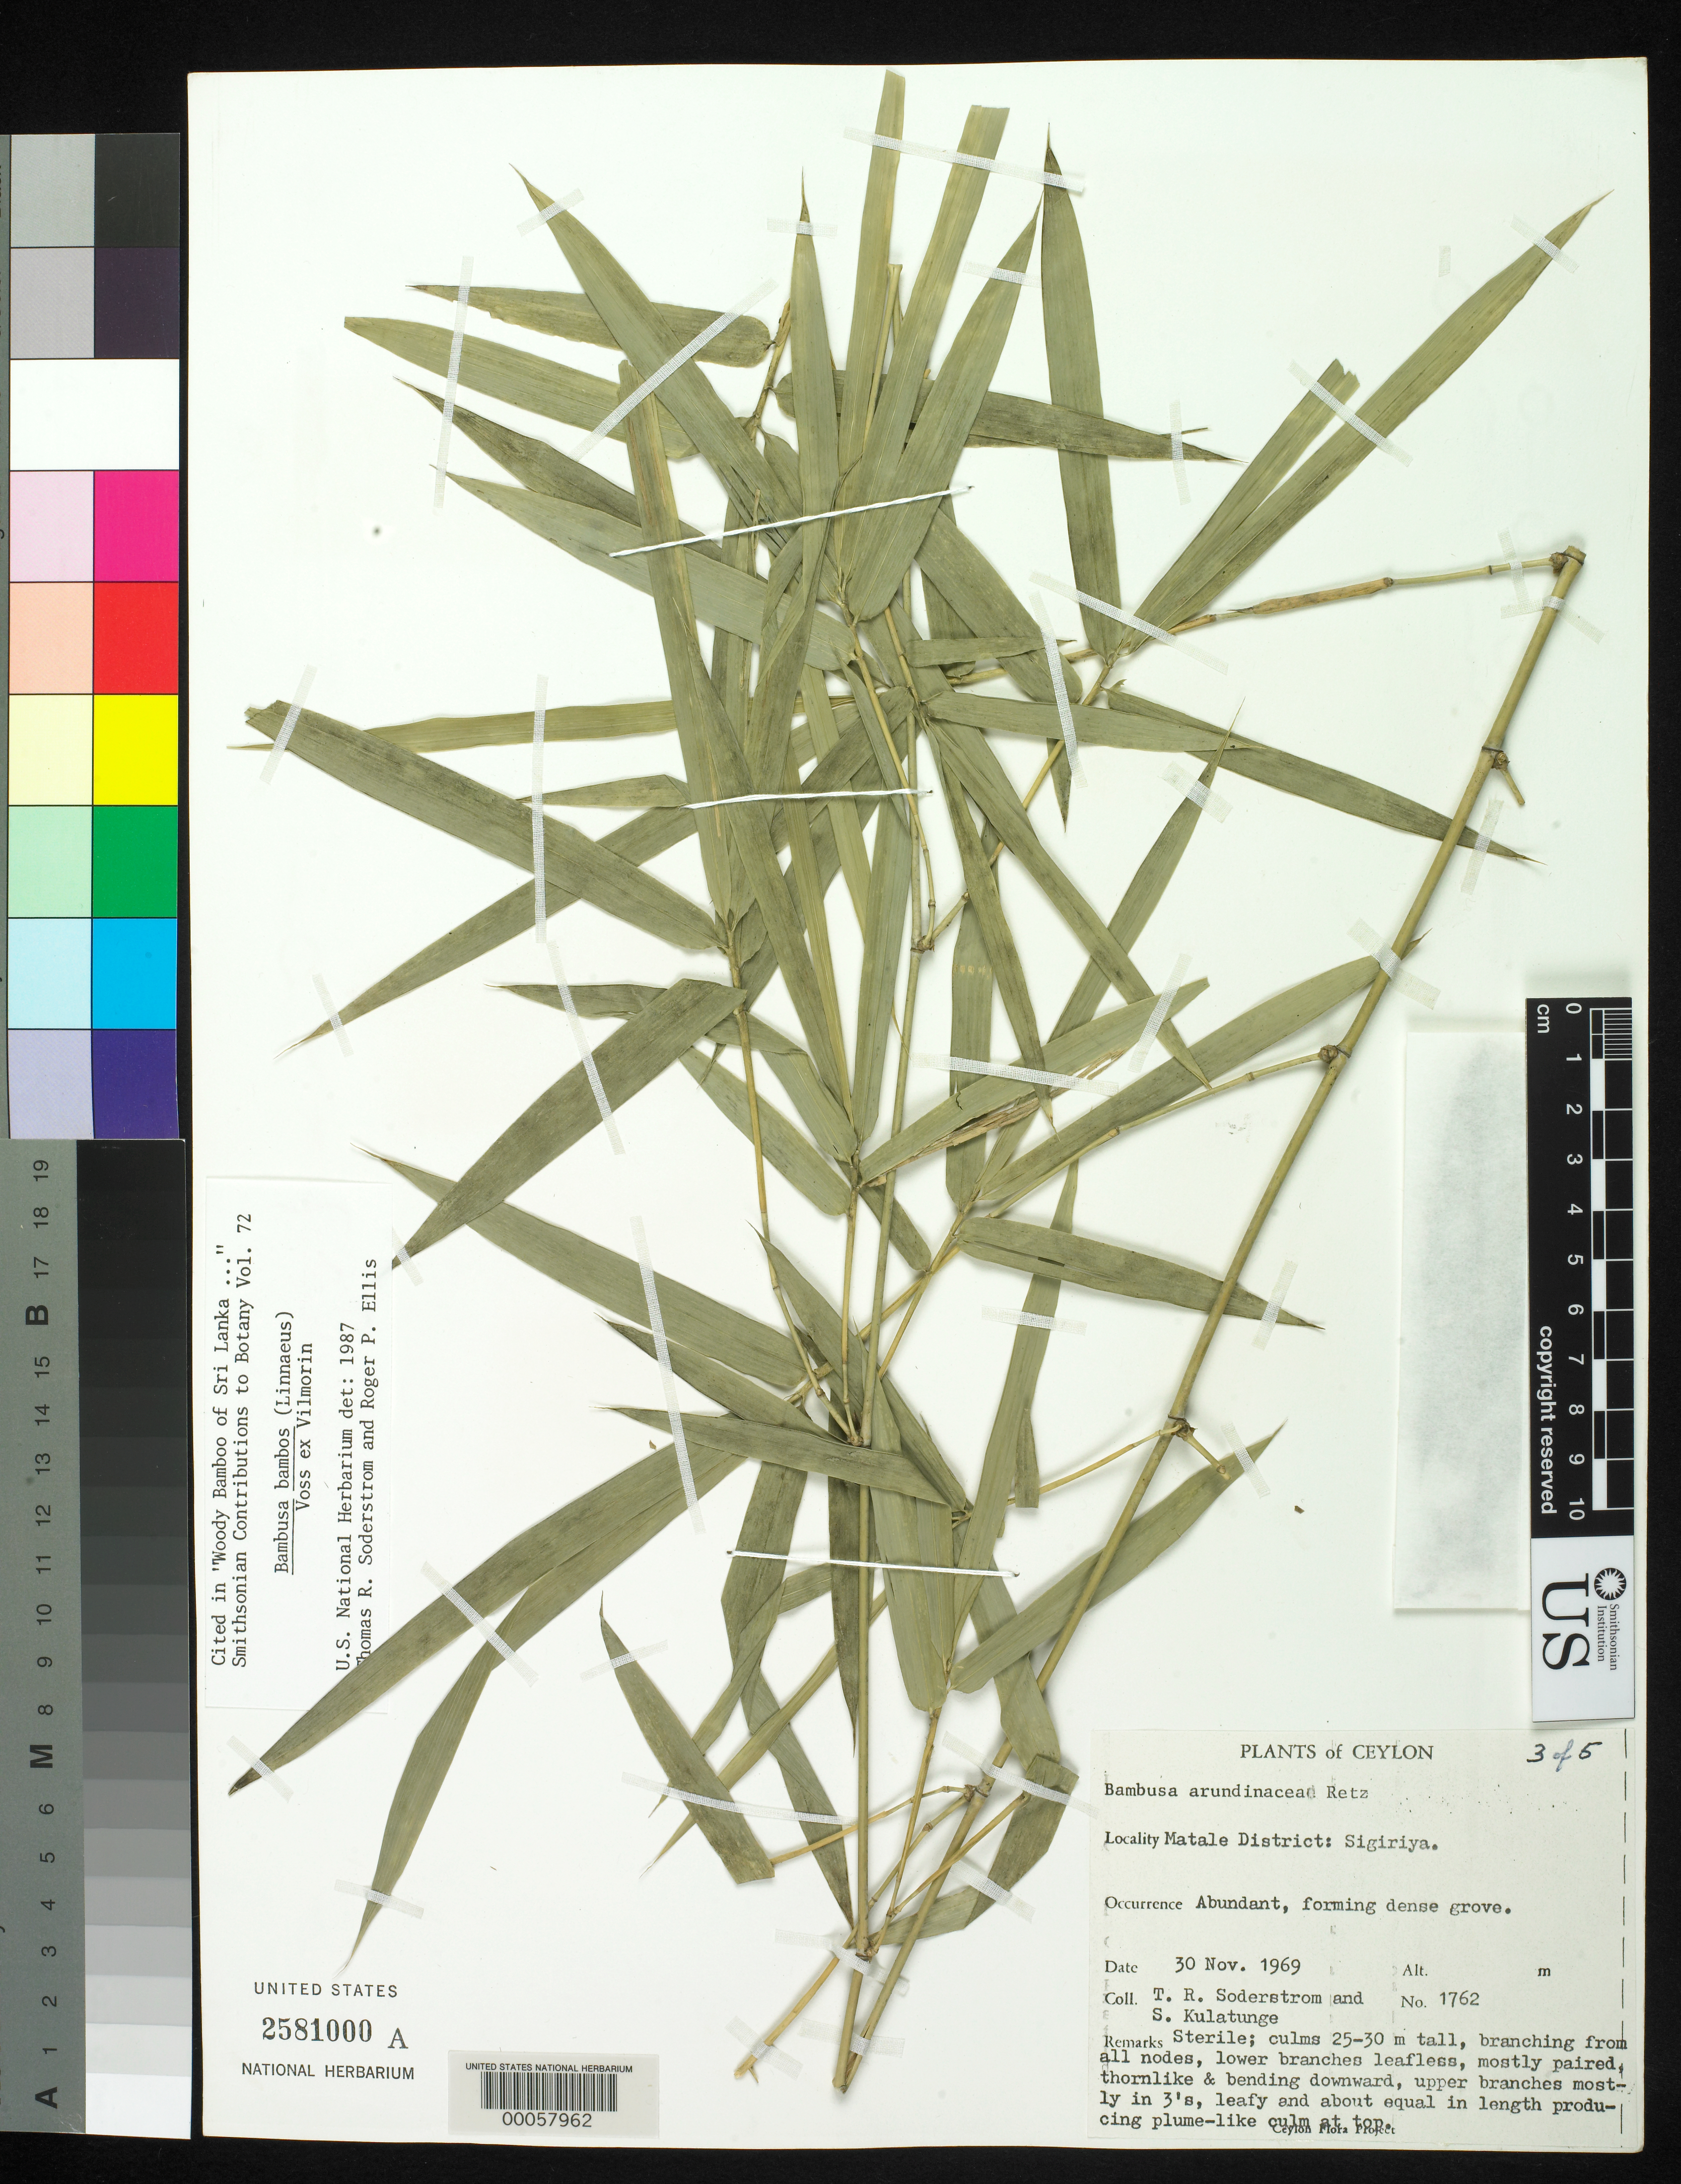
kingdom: Plantae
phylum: Tracheophyta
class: Liliopsida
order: Poales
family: Poaceae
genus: Bambusa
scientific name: Bambusa bambos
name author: (L.) Voss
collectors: T. R. Soderstrom & S. Kulatunge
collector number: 1762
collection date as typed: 30 Nov 1969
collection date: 1969-11-30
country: Sri Lanka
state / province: Central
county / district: Matale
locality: Sigiriya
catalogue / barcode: US 2581000A